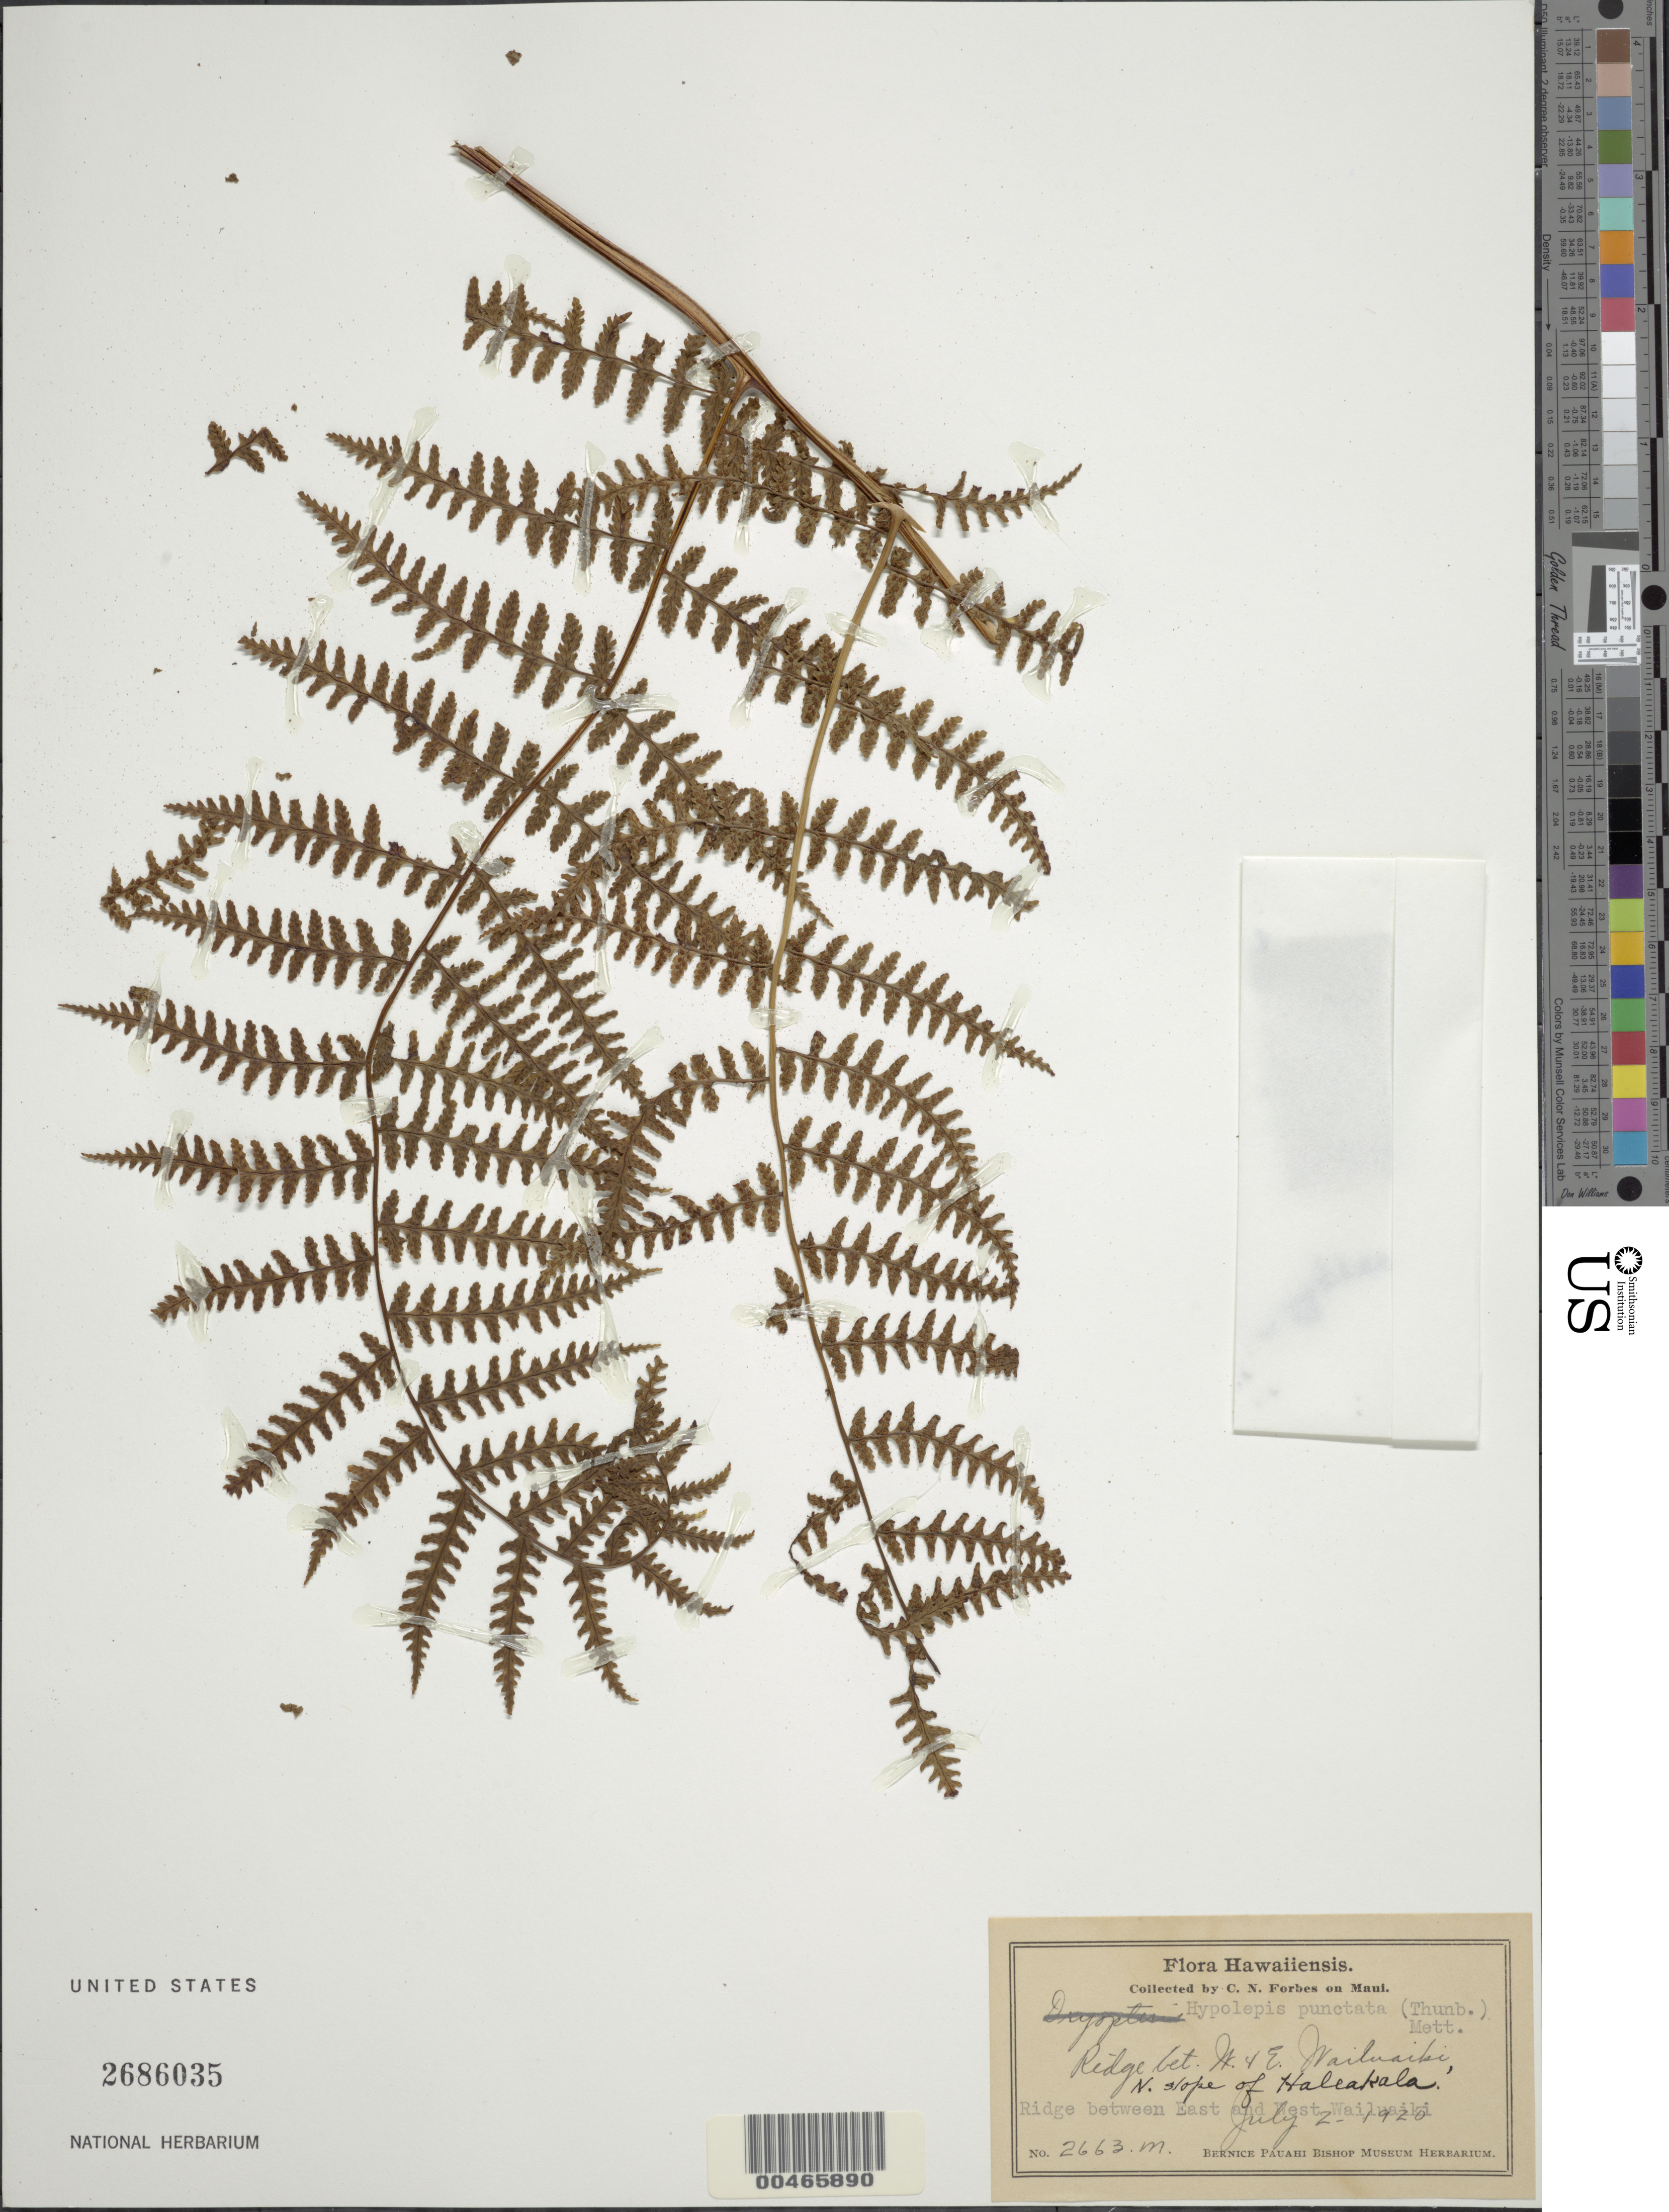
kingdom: Plantae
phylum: Tracheophyta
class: Polypodiopsida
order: Polypodiales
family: Dennstaedtiaceae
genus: Hypolepis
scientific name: Hypolepis punctata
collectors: C. N. Forbes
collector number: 2663.M.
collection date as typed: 2 Jul 1920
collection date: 1920-07-02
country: United States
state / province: Hawaii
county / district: Maui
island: Maui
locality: Ridge bet. W and E Wailuaiki, N slope of Haleakala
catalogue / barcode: US 2686035